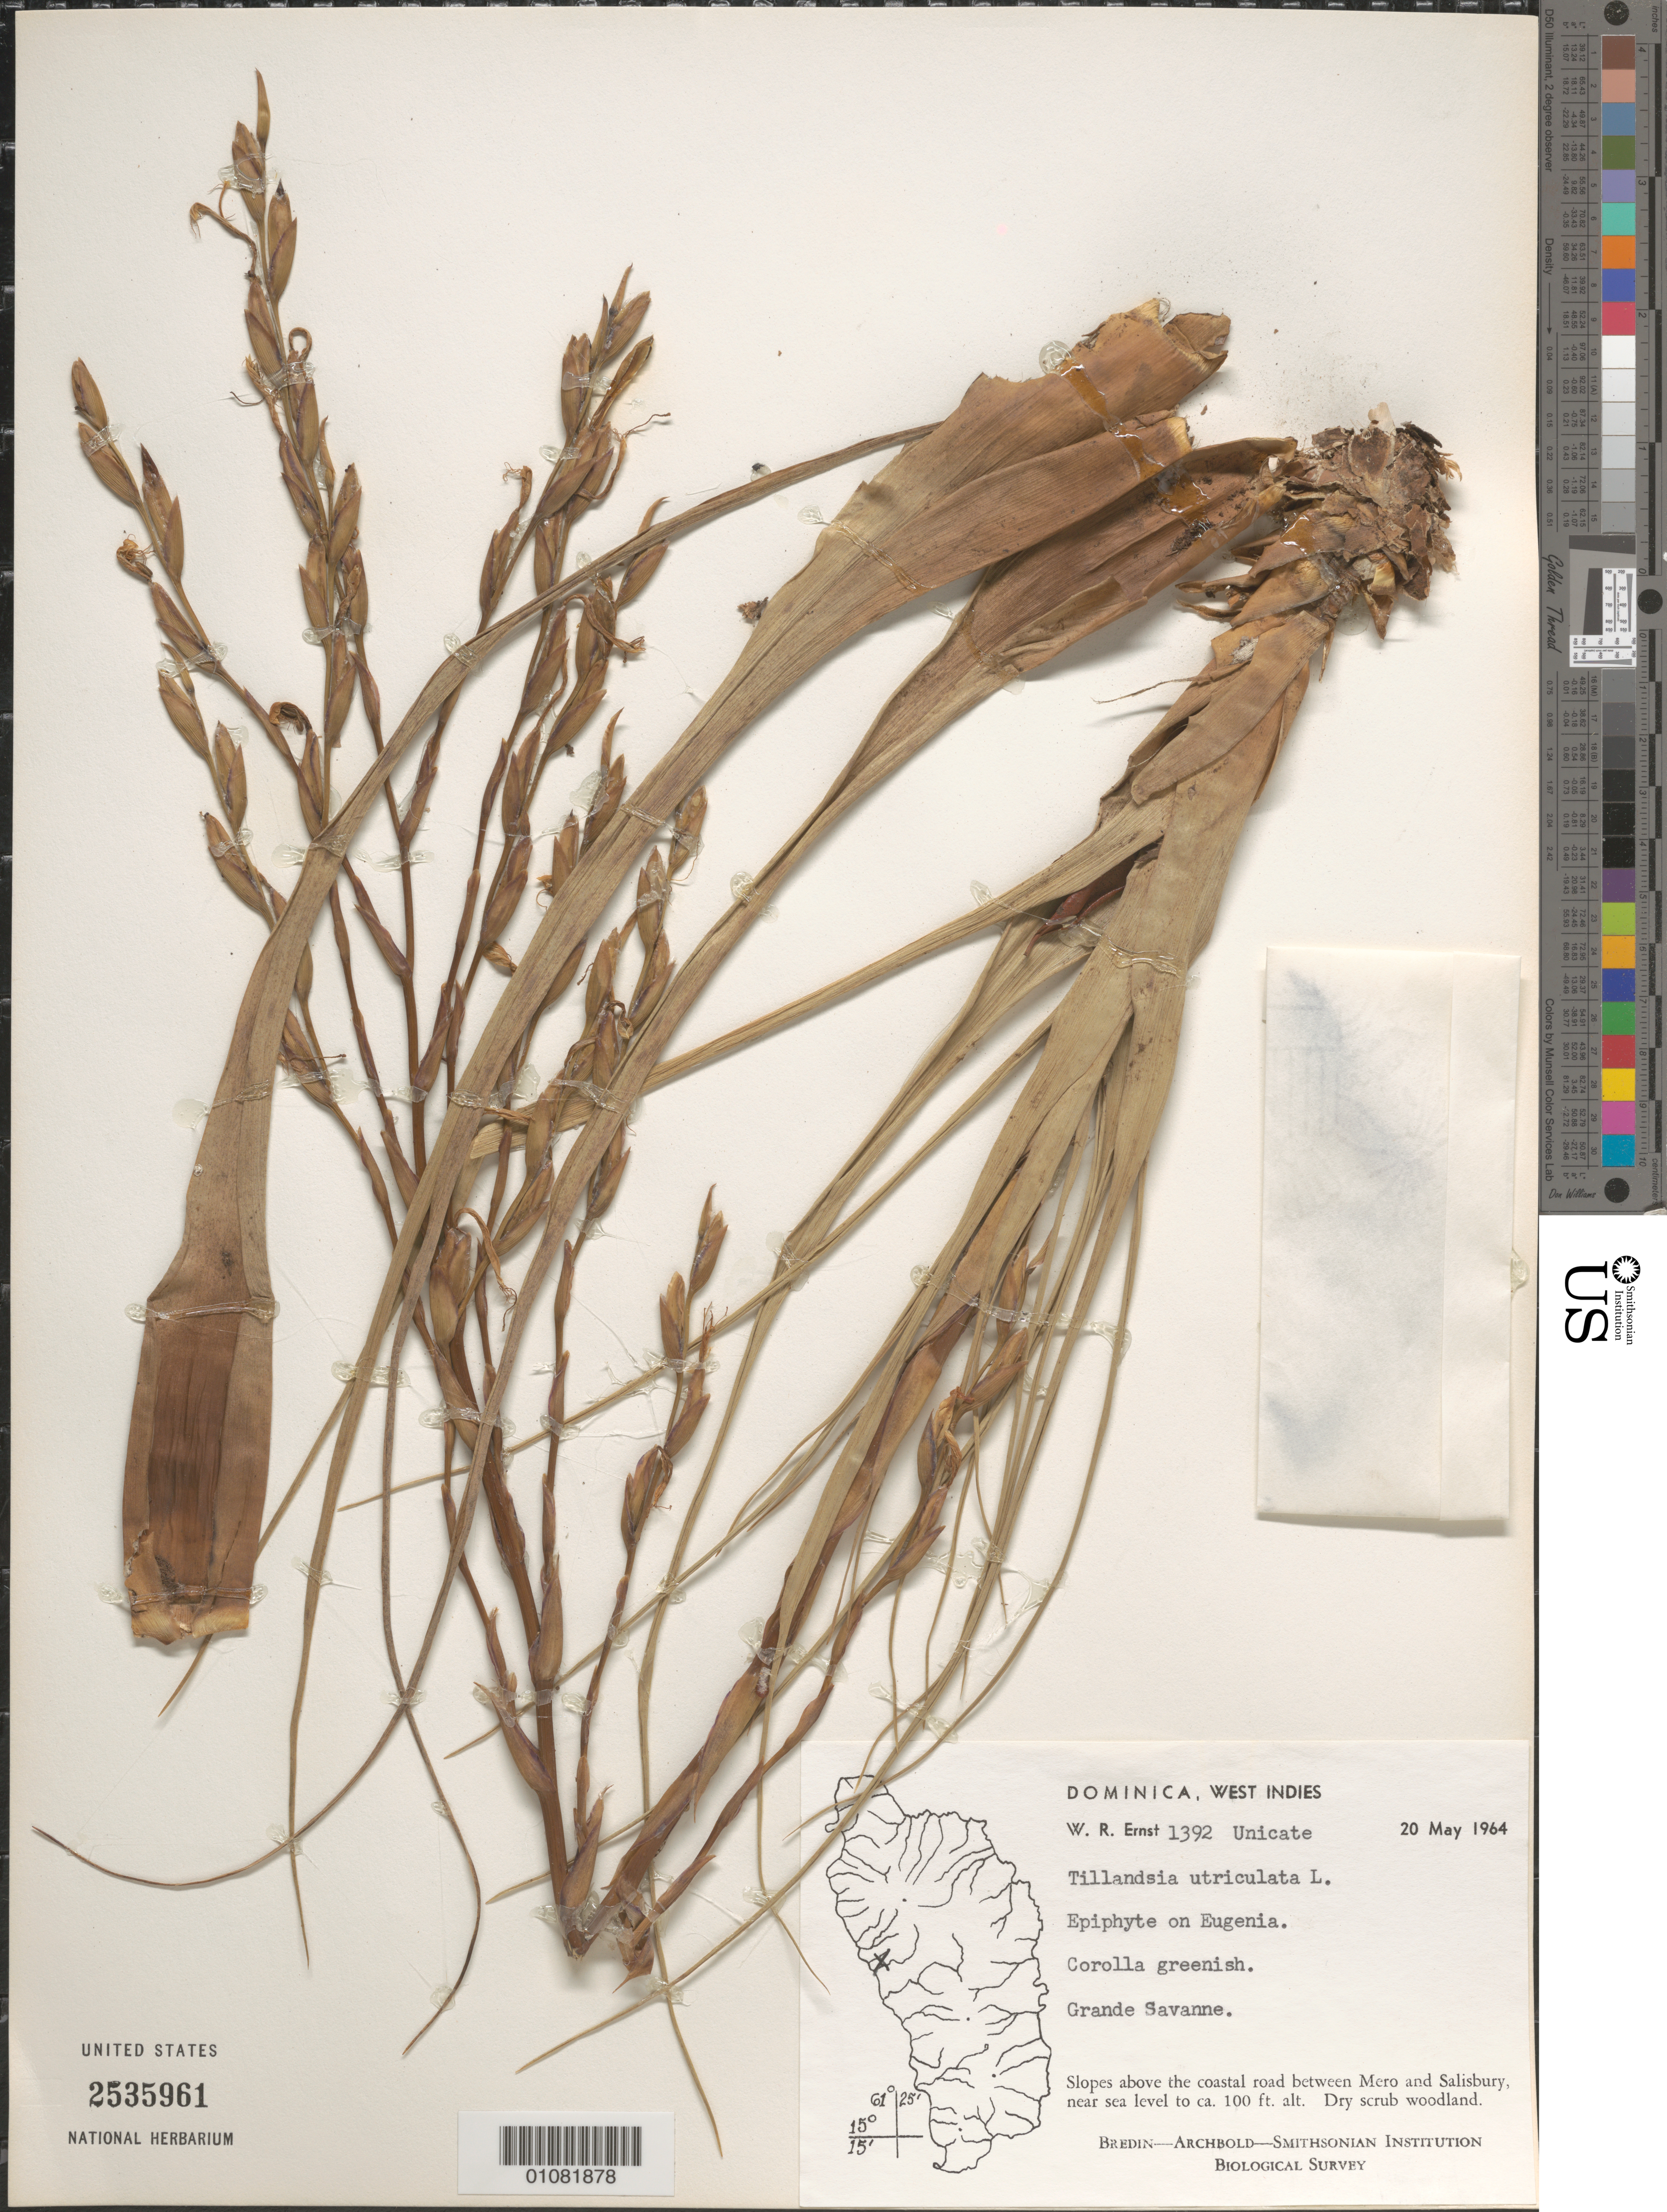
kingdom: Plantae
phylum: Tracheophyta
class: Liliopsida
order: Poales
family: Bromeliaceae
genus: Tillandsia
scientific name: Tillandsia utriculata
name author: L.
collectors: W. R. Ernst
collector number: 1392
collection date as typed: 20 May 1964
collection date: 1964-05-20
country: Dominica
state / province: St. Joseph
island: Dominica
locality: Grande Savanne. Slopes above the coastal road between Mero and Salisbury.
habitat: Dry scrub woodland. Epiphyte on Eugenia.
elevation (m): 0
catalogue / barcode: US 2535961